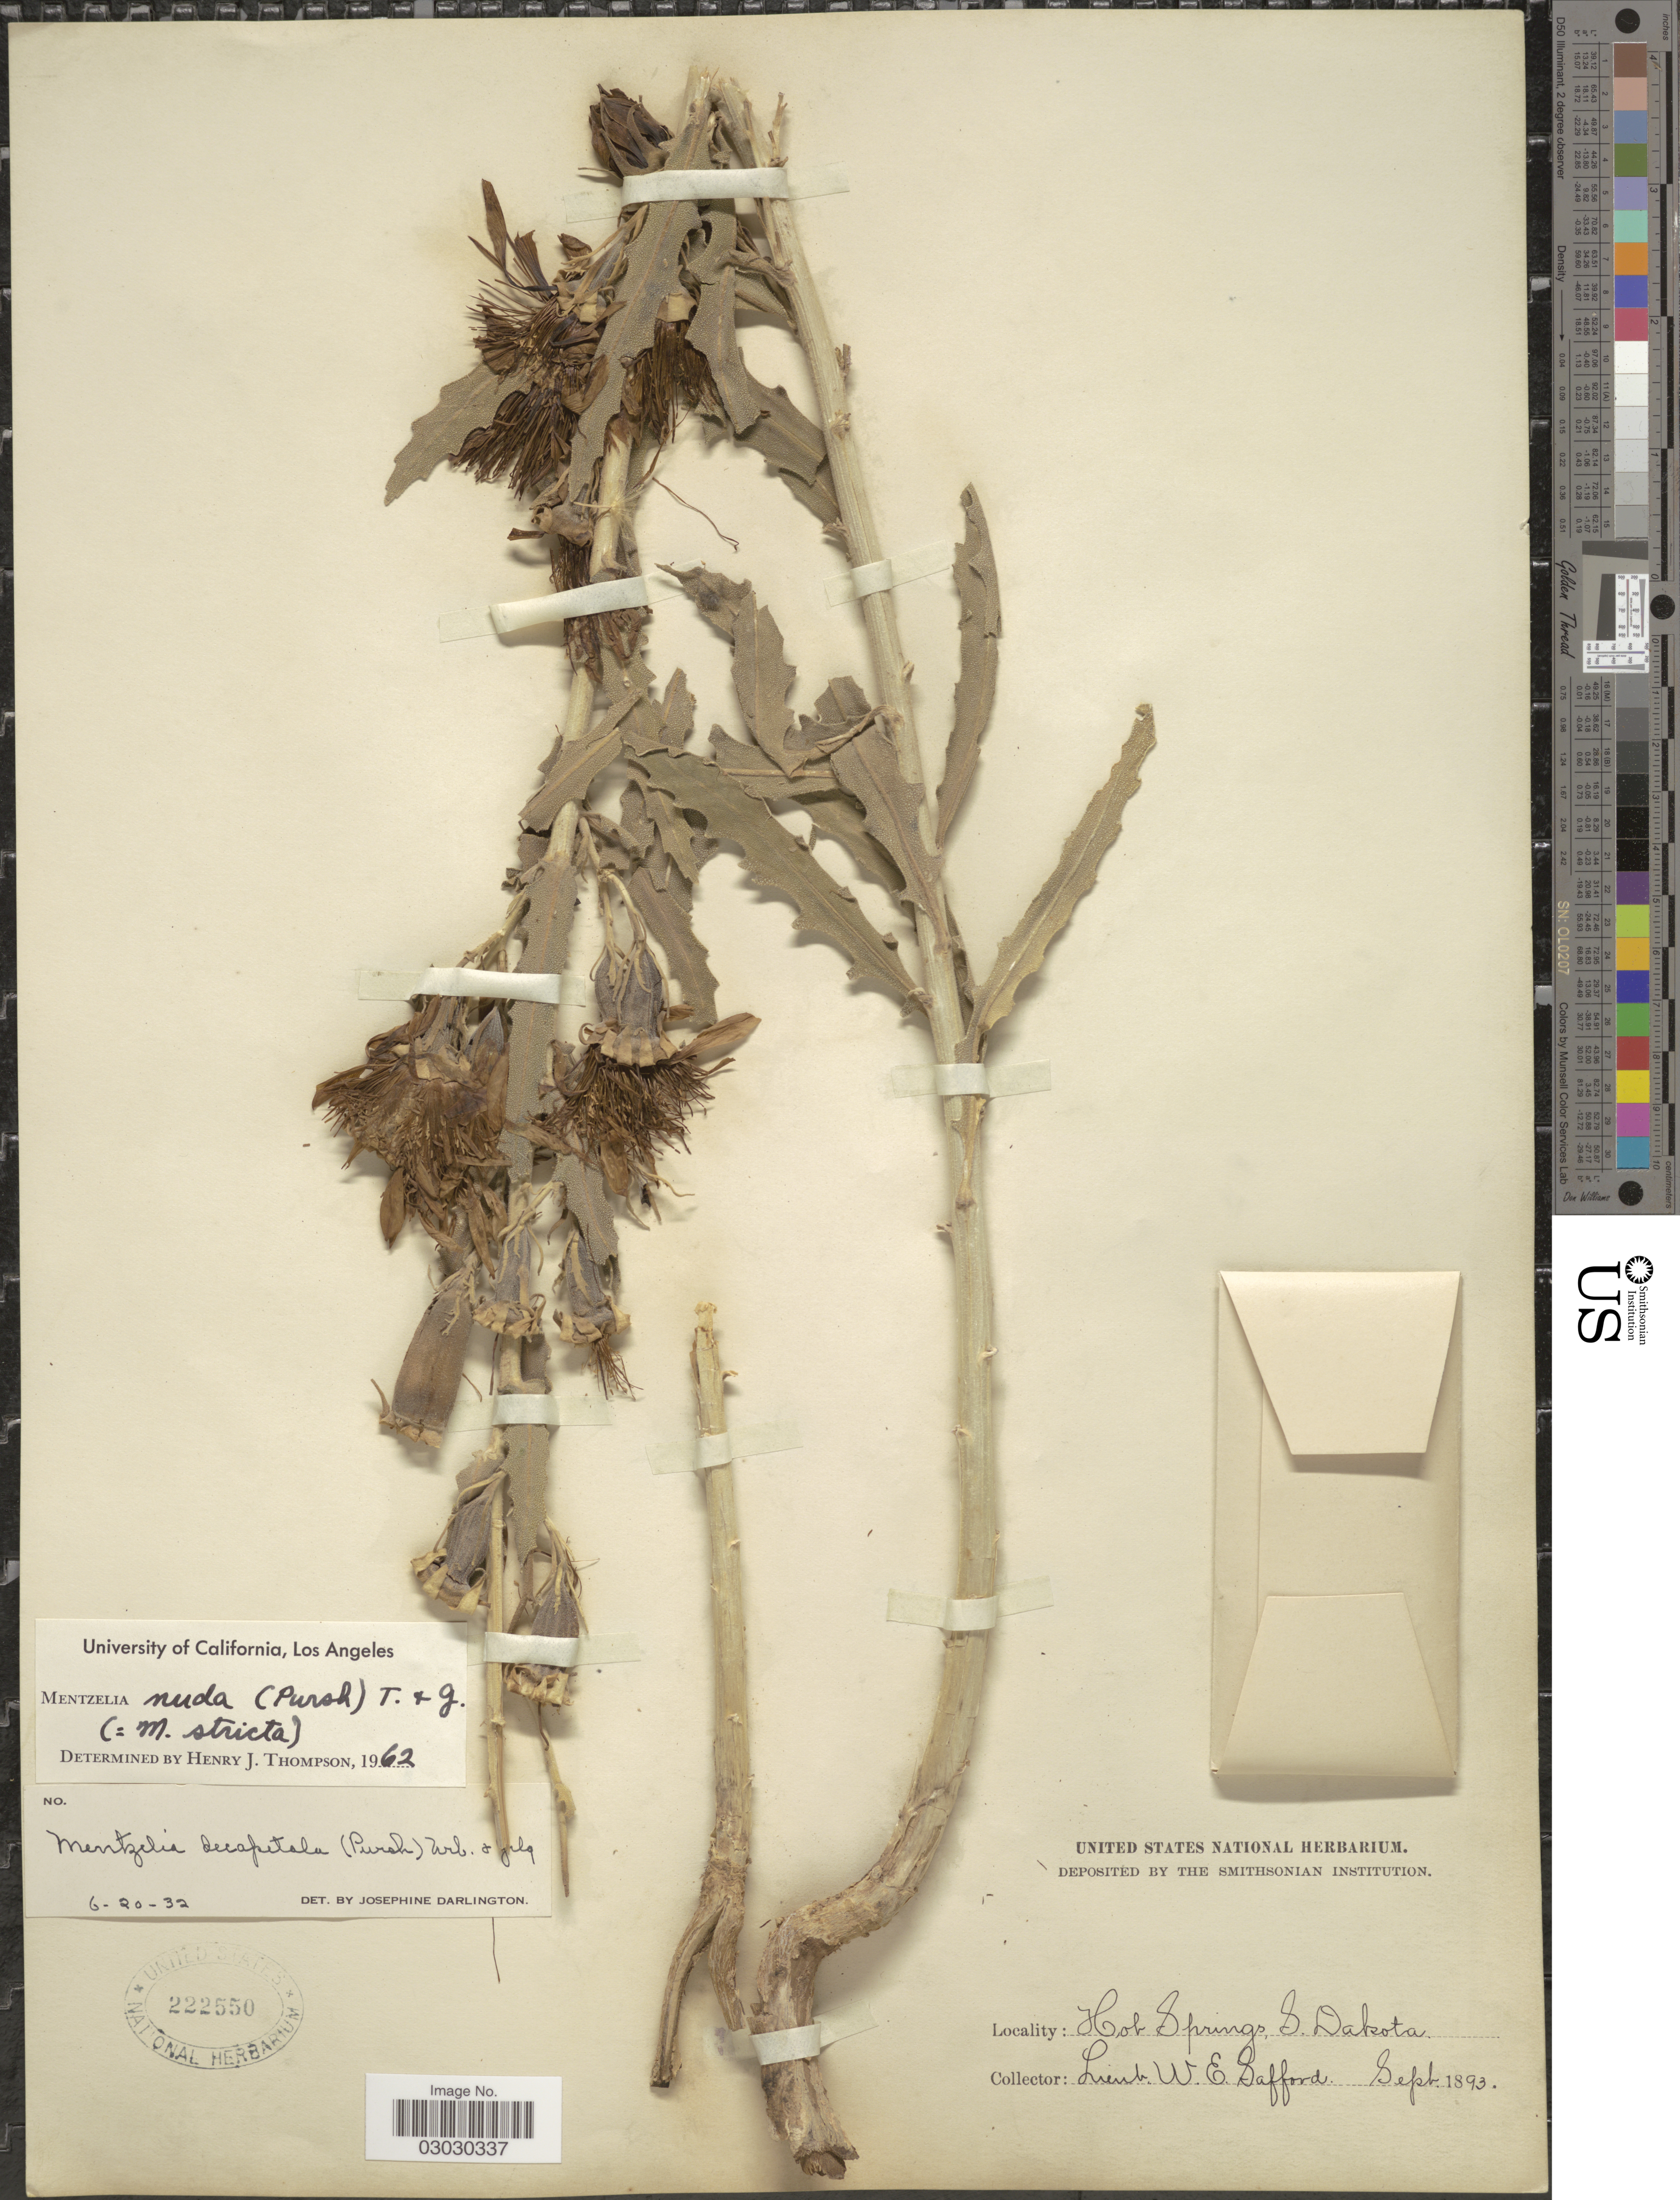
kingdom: Plantae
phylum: Tracheophyta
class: Magnoliopsida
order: Cornales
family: Loasaceae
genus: Mentzelia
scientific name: Mentzelia stricta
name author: (Osterh.) Stevens ex Jeffs & Little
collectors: W. E. Safford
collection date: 1893-09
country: United States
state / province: South Dakota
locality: Hot Springs, S. Dakota.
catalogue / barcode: US 222550